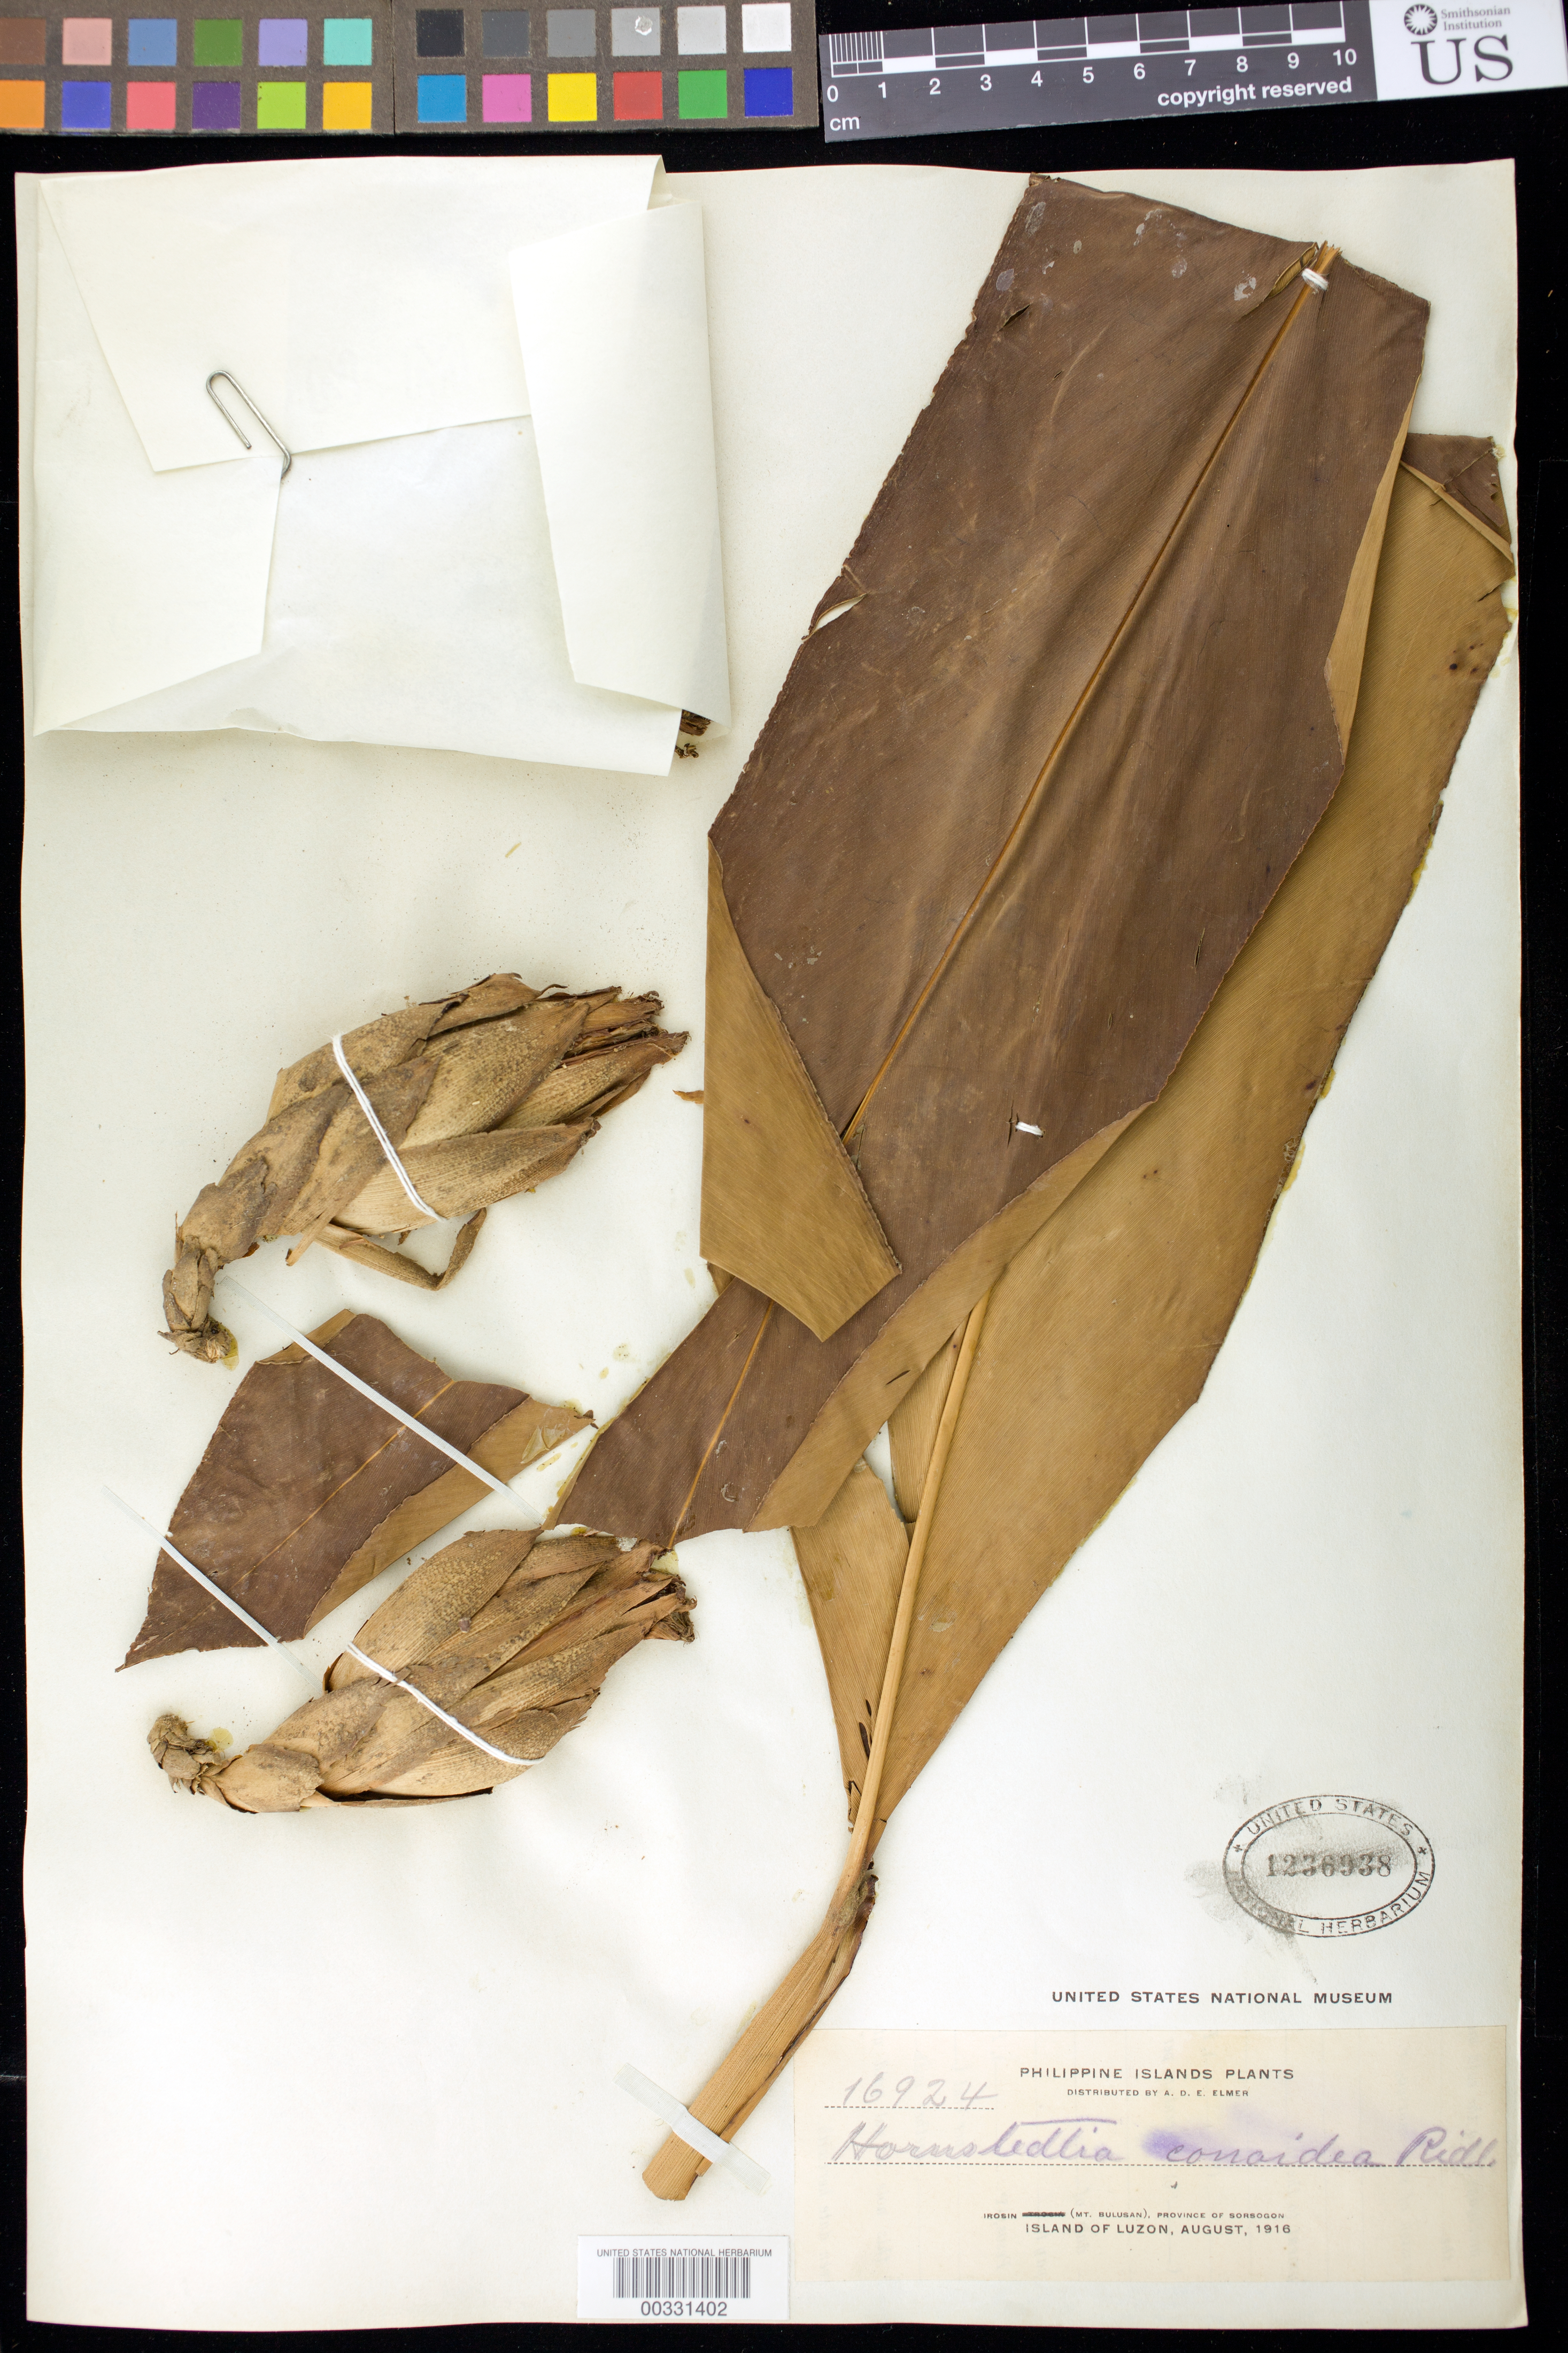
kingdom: Plantae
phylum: Tracheophyta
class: Liliopsida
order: Zingiberales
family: Zingiberaceae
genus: Hornstedtia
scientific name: Hornstedtia conoidea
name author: Ridl.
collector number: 16924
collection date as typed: Aug 1916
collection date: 1916-08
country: Philippines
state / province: Bicol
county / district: Sorsogon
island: Luzon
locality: Irosin (Mt. Bulusan)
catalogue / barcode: US 1236938